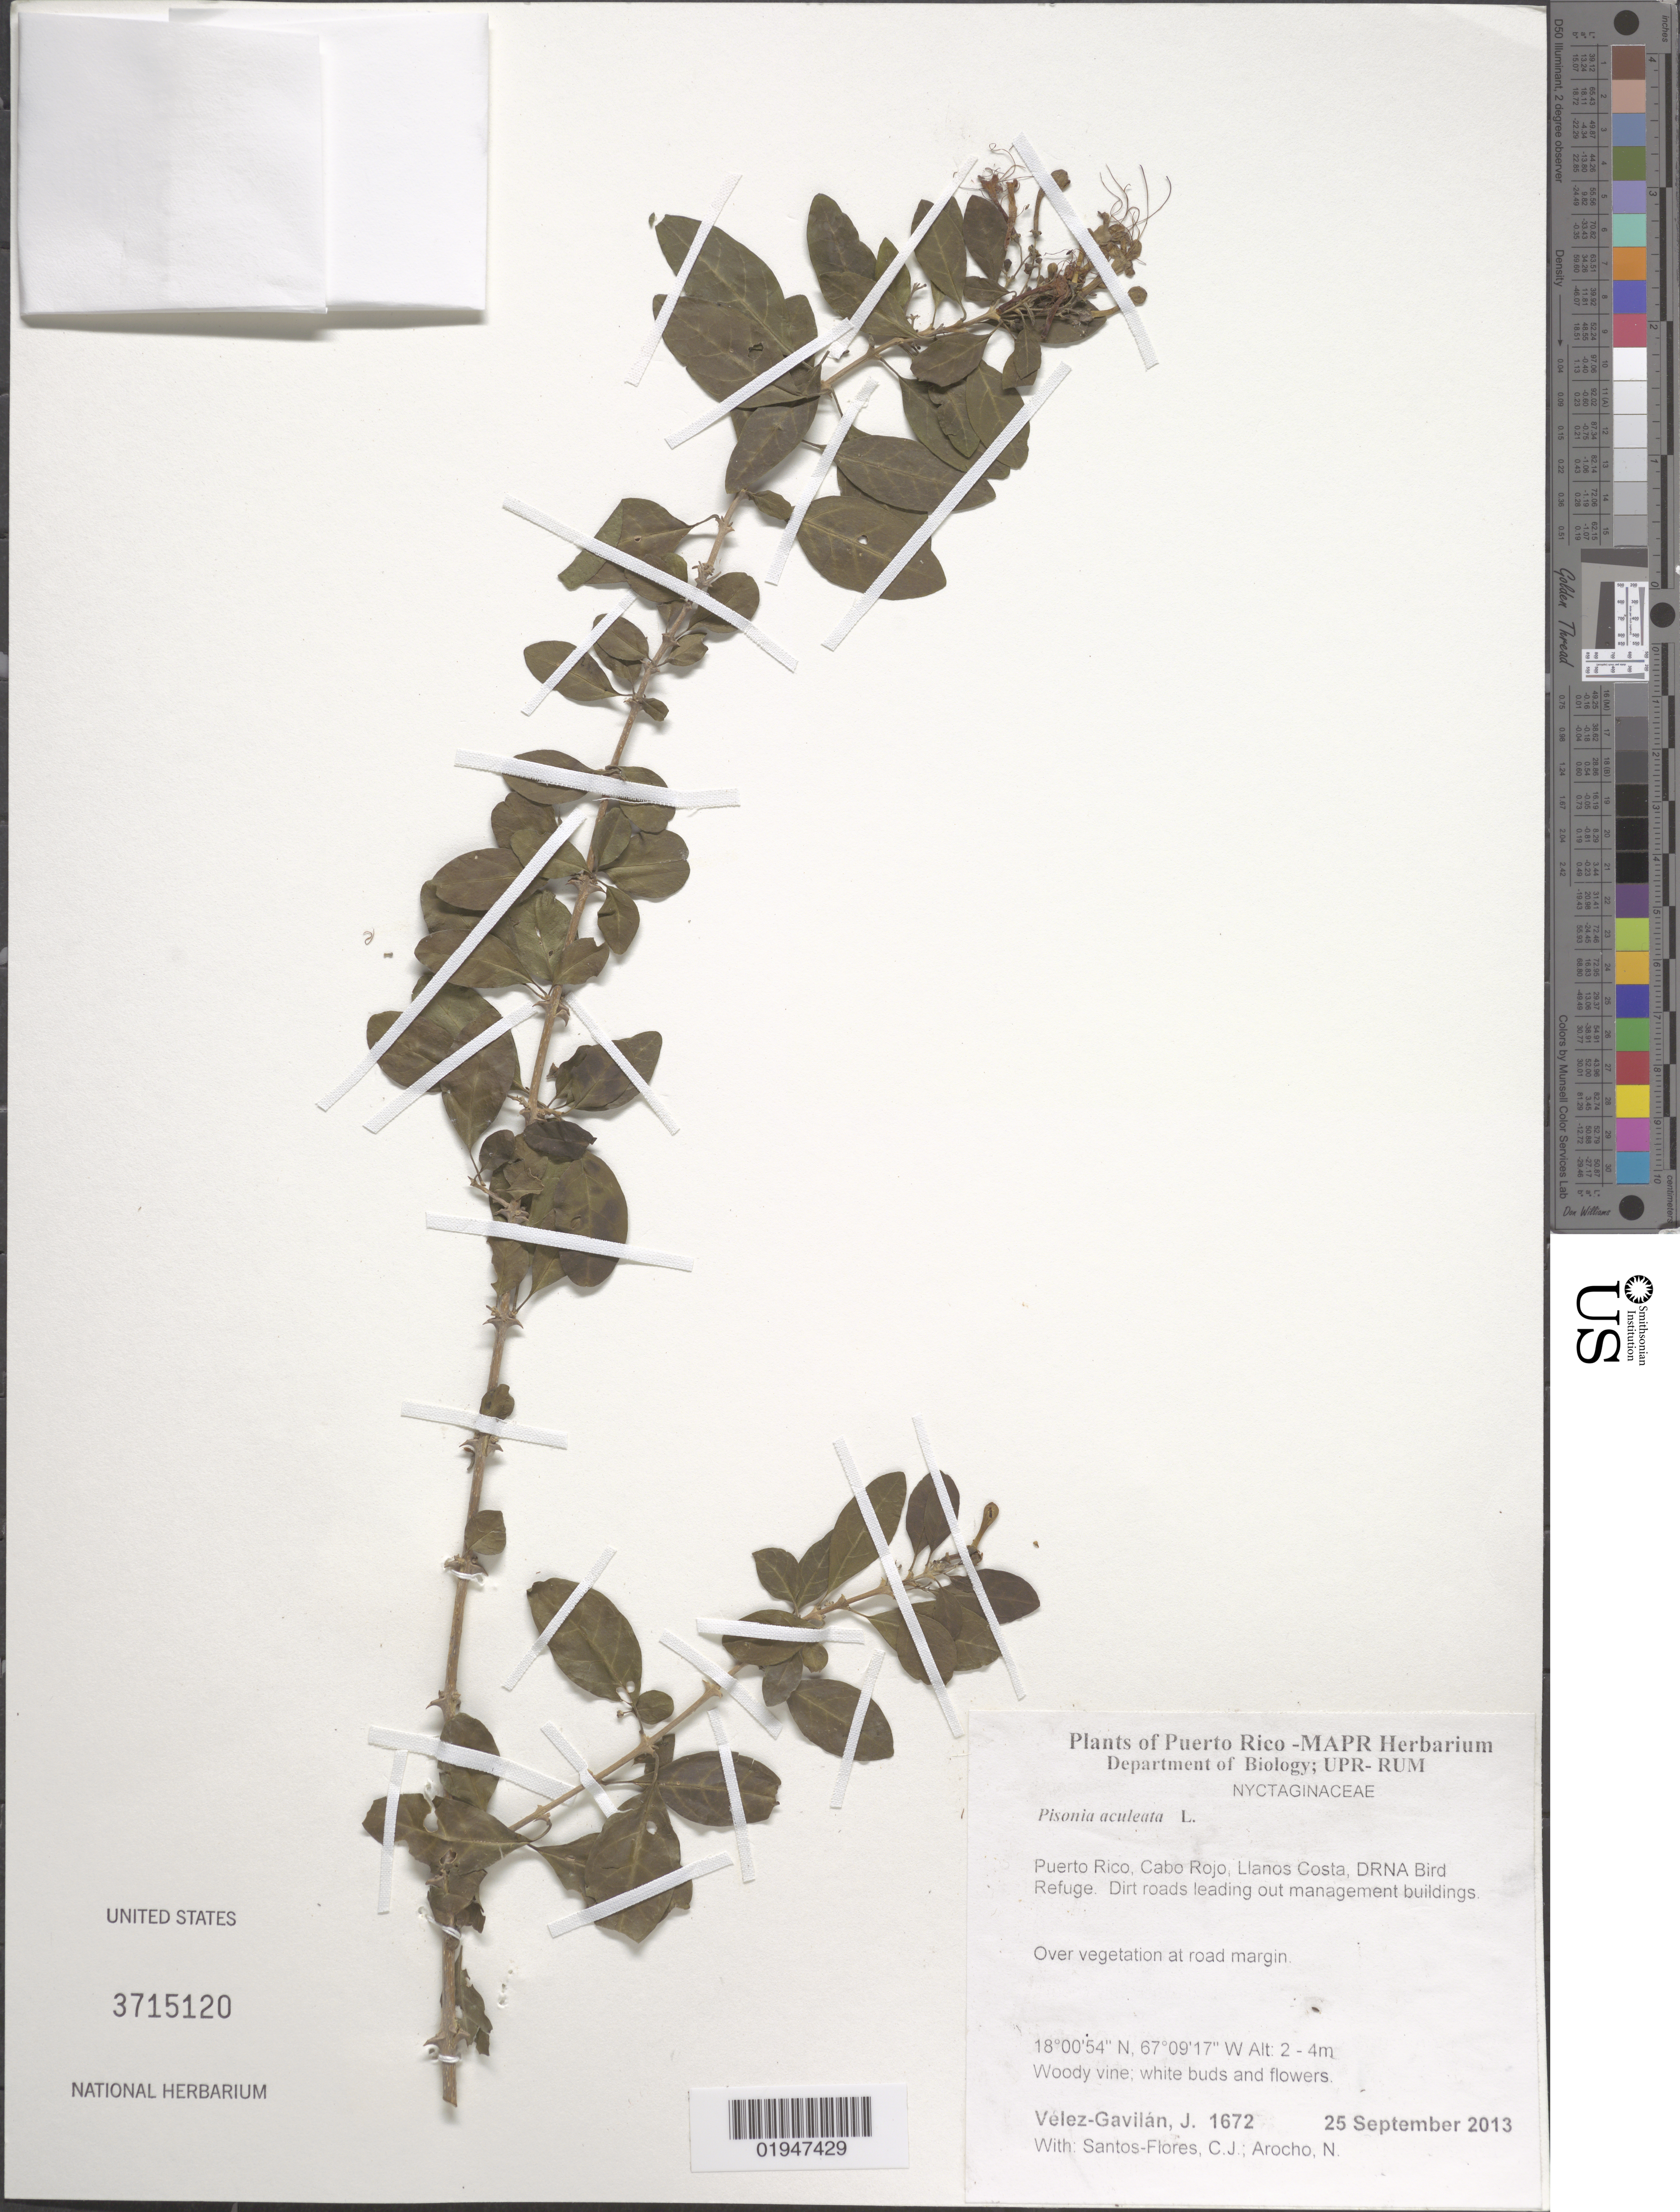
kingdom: Plantae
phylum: Tracheophyta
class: Magnoliopsida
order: Caryophyllales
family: Nyctaginaceae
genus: Pisonia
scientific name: Pisonia aculeata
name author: L.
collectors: J. Vélez-Gavilán, C. Santos-Flores & N. Arocho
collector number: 1672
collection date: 2013-09-25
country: Puerto Rico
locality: Cabo Rojo, Llanos Costa, DRNA Bird Refuge. Dirt roads leading out management buildings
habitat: Dirt roads. Over vegetation at road margin.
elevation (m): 2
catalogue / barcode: US 3715120